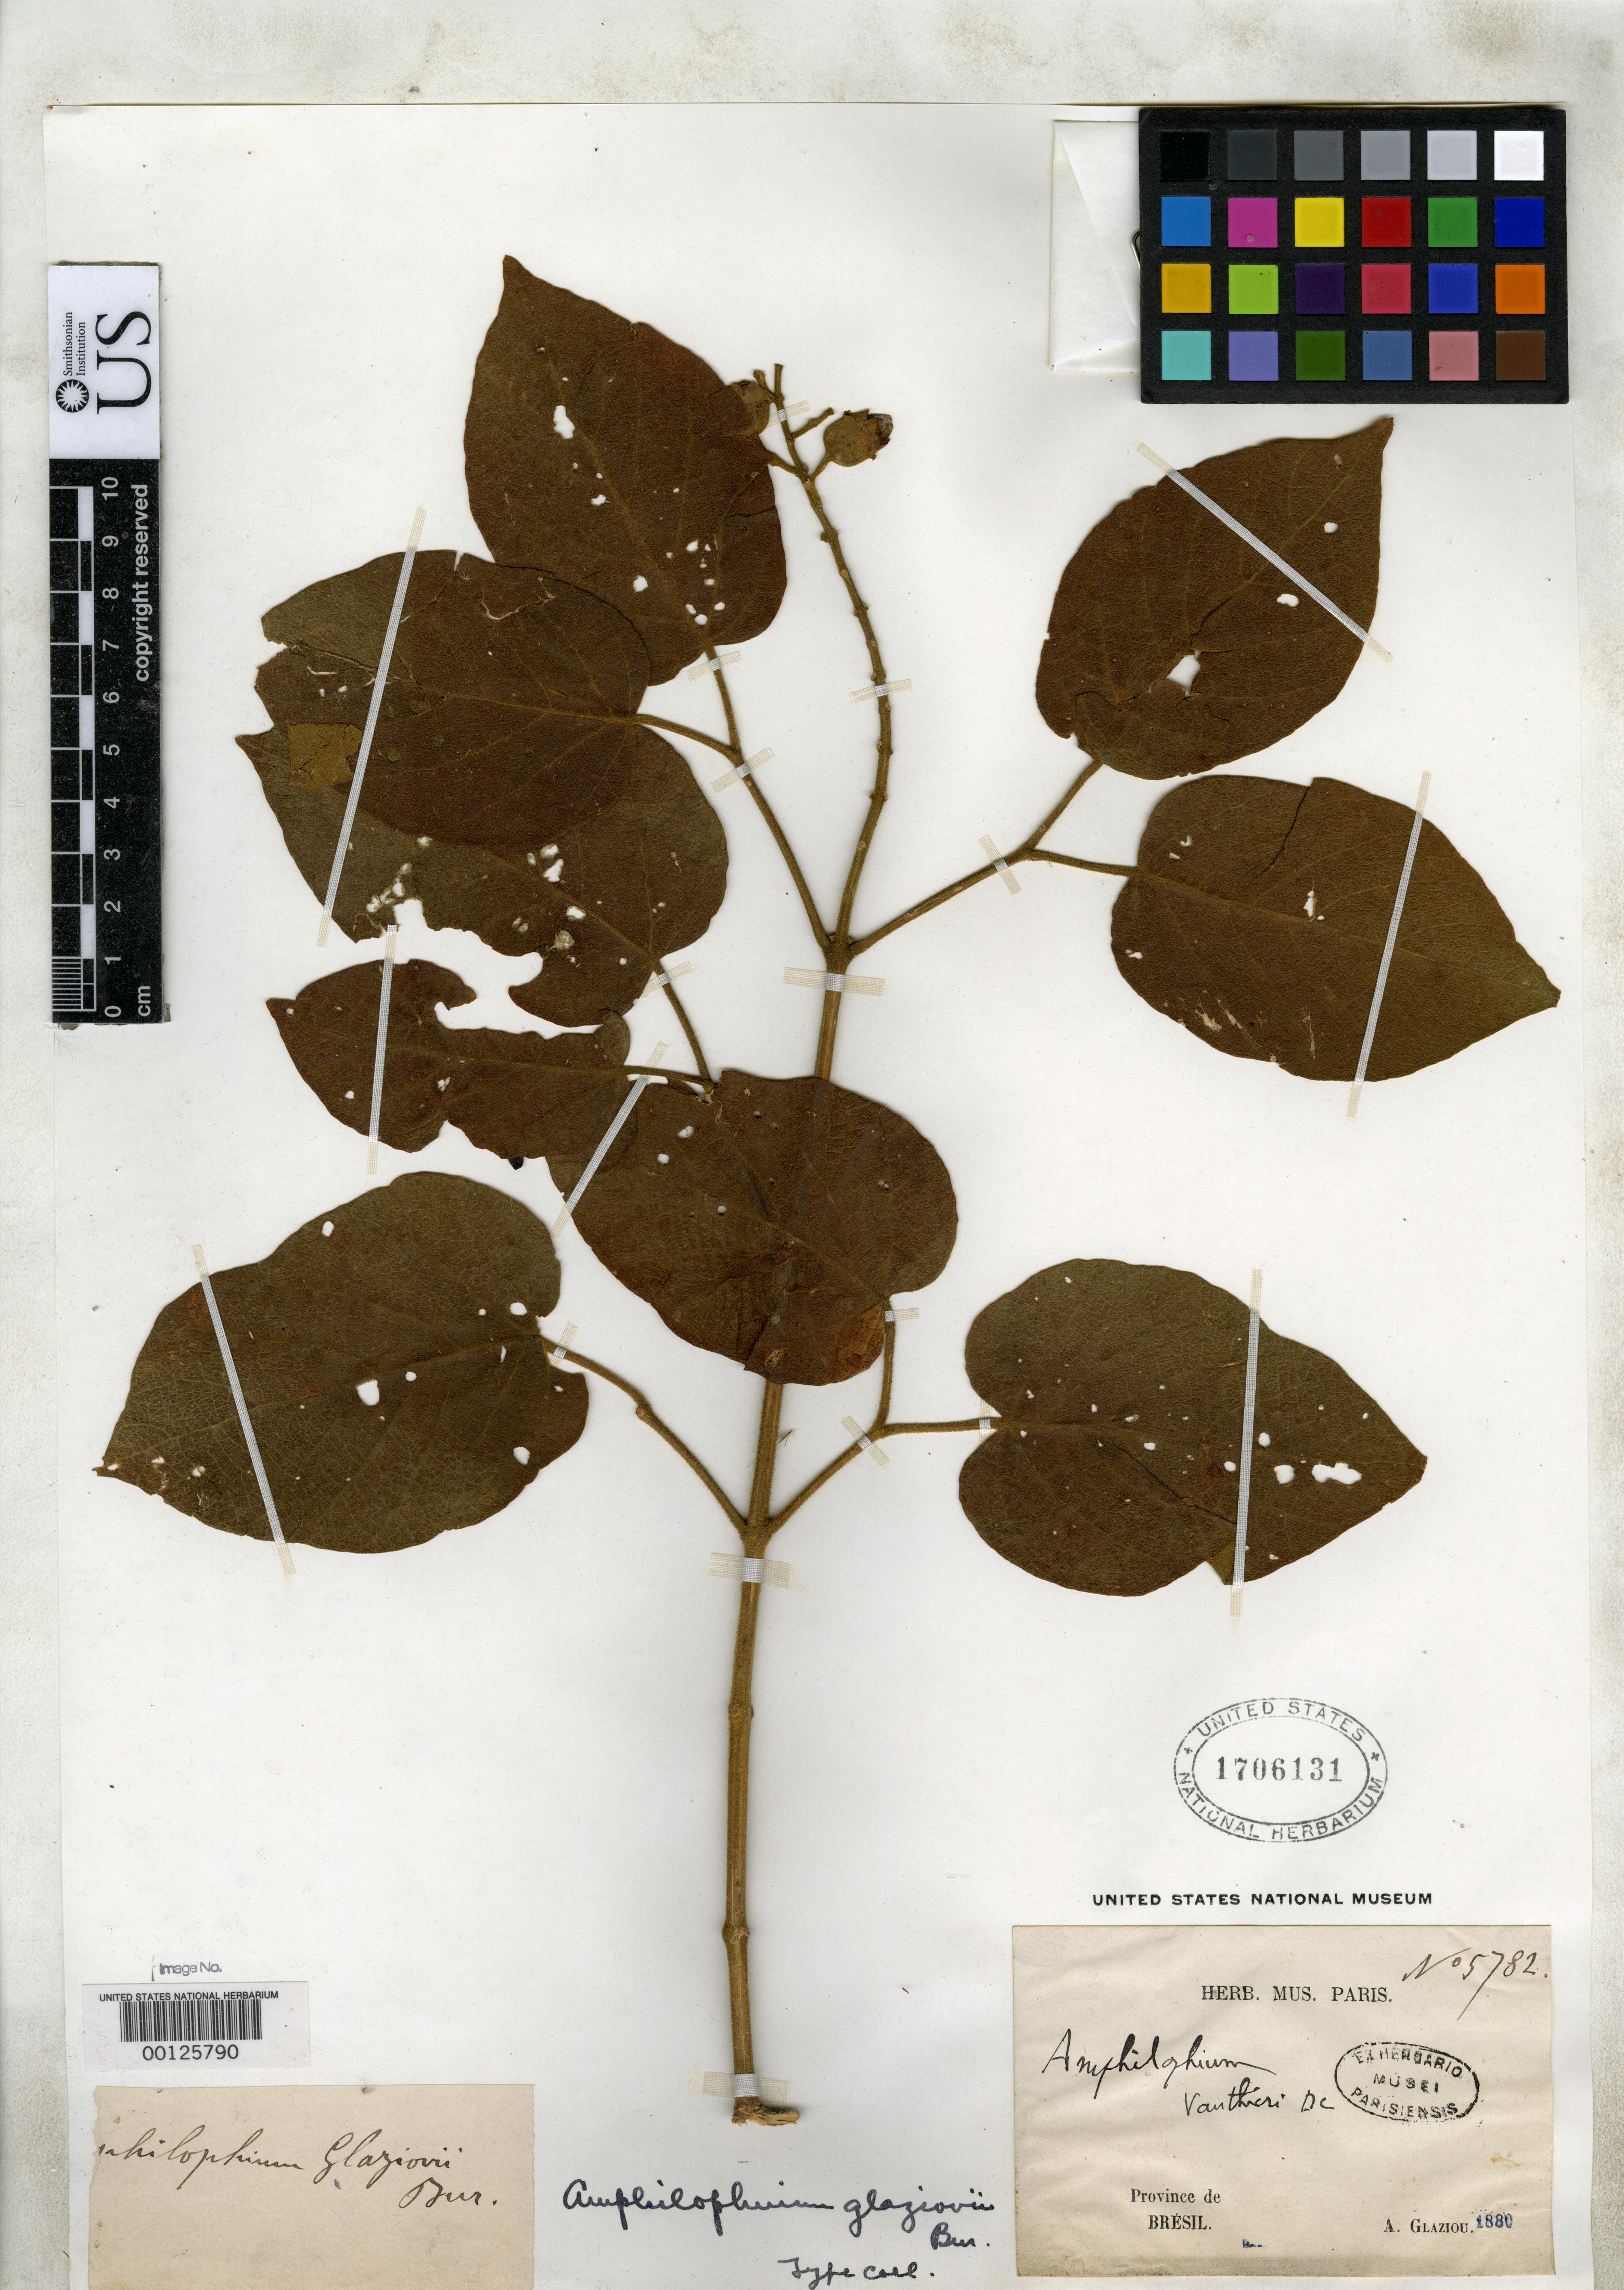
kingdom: Plantae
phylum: Tracheophyta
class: Magnoliopsida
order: Lamiales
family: Bignoniaceae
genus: Amphilophium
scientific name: Amphilophium glaziovii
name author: Bureau ex K. Schum. in Engl. & Prantl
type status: Type Collection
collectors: A. F. M. Glaziou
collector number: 5782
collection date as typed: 1880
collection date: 1880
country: Brazil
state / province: Minas Gerais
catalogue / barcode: US 1706131